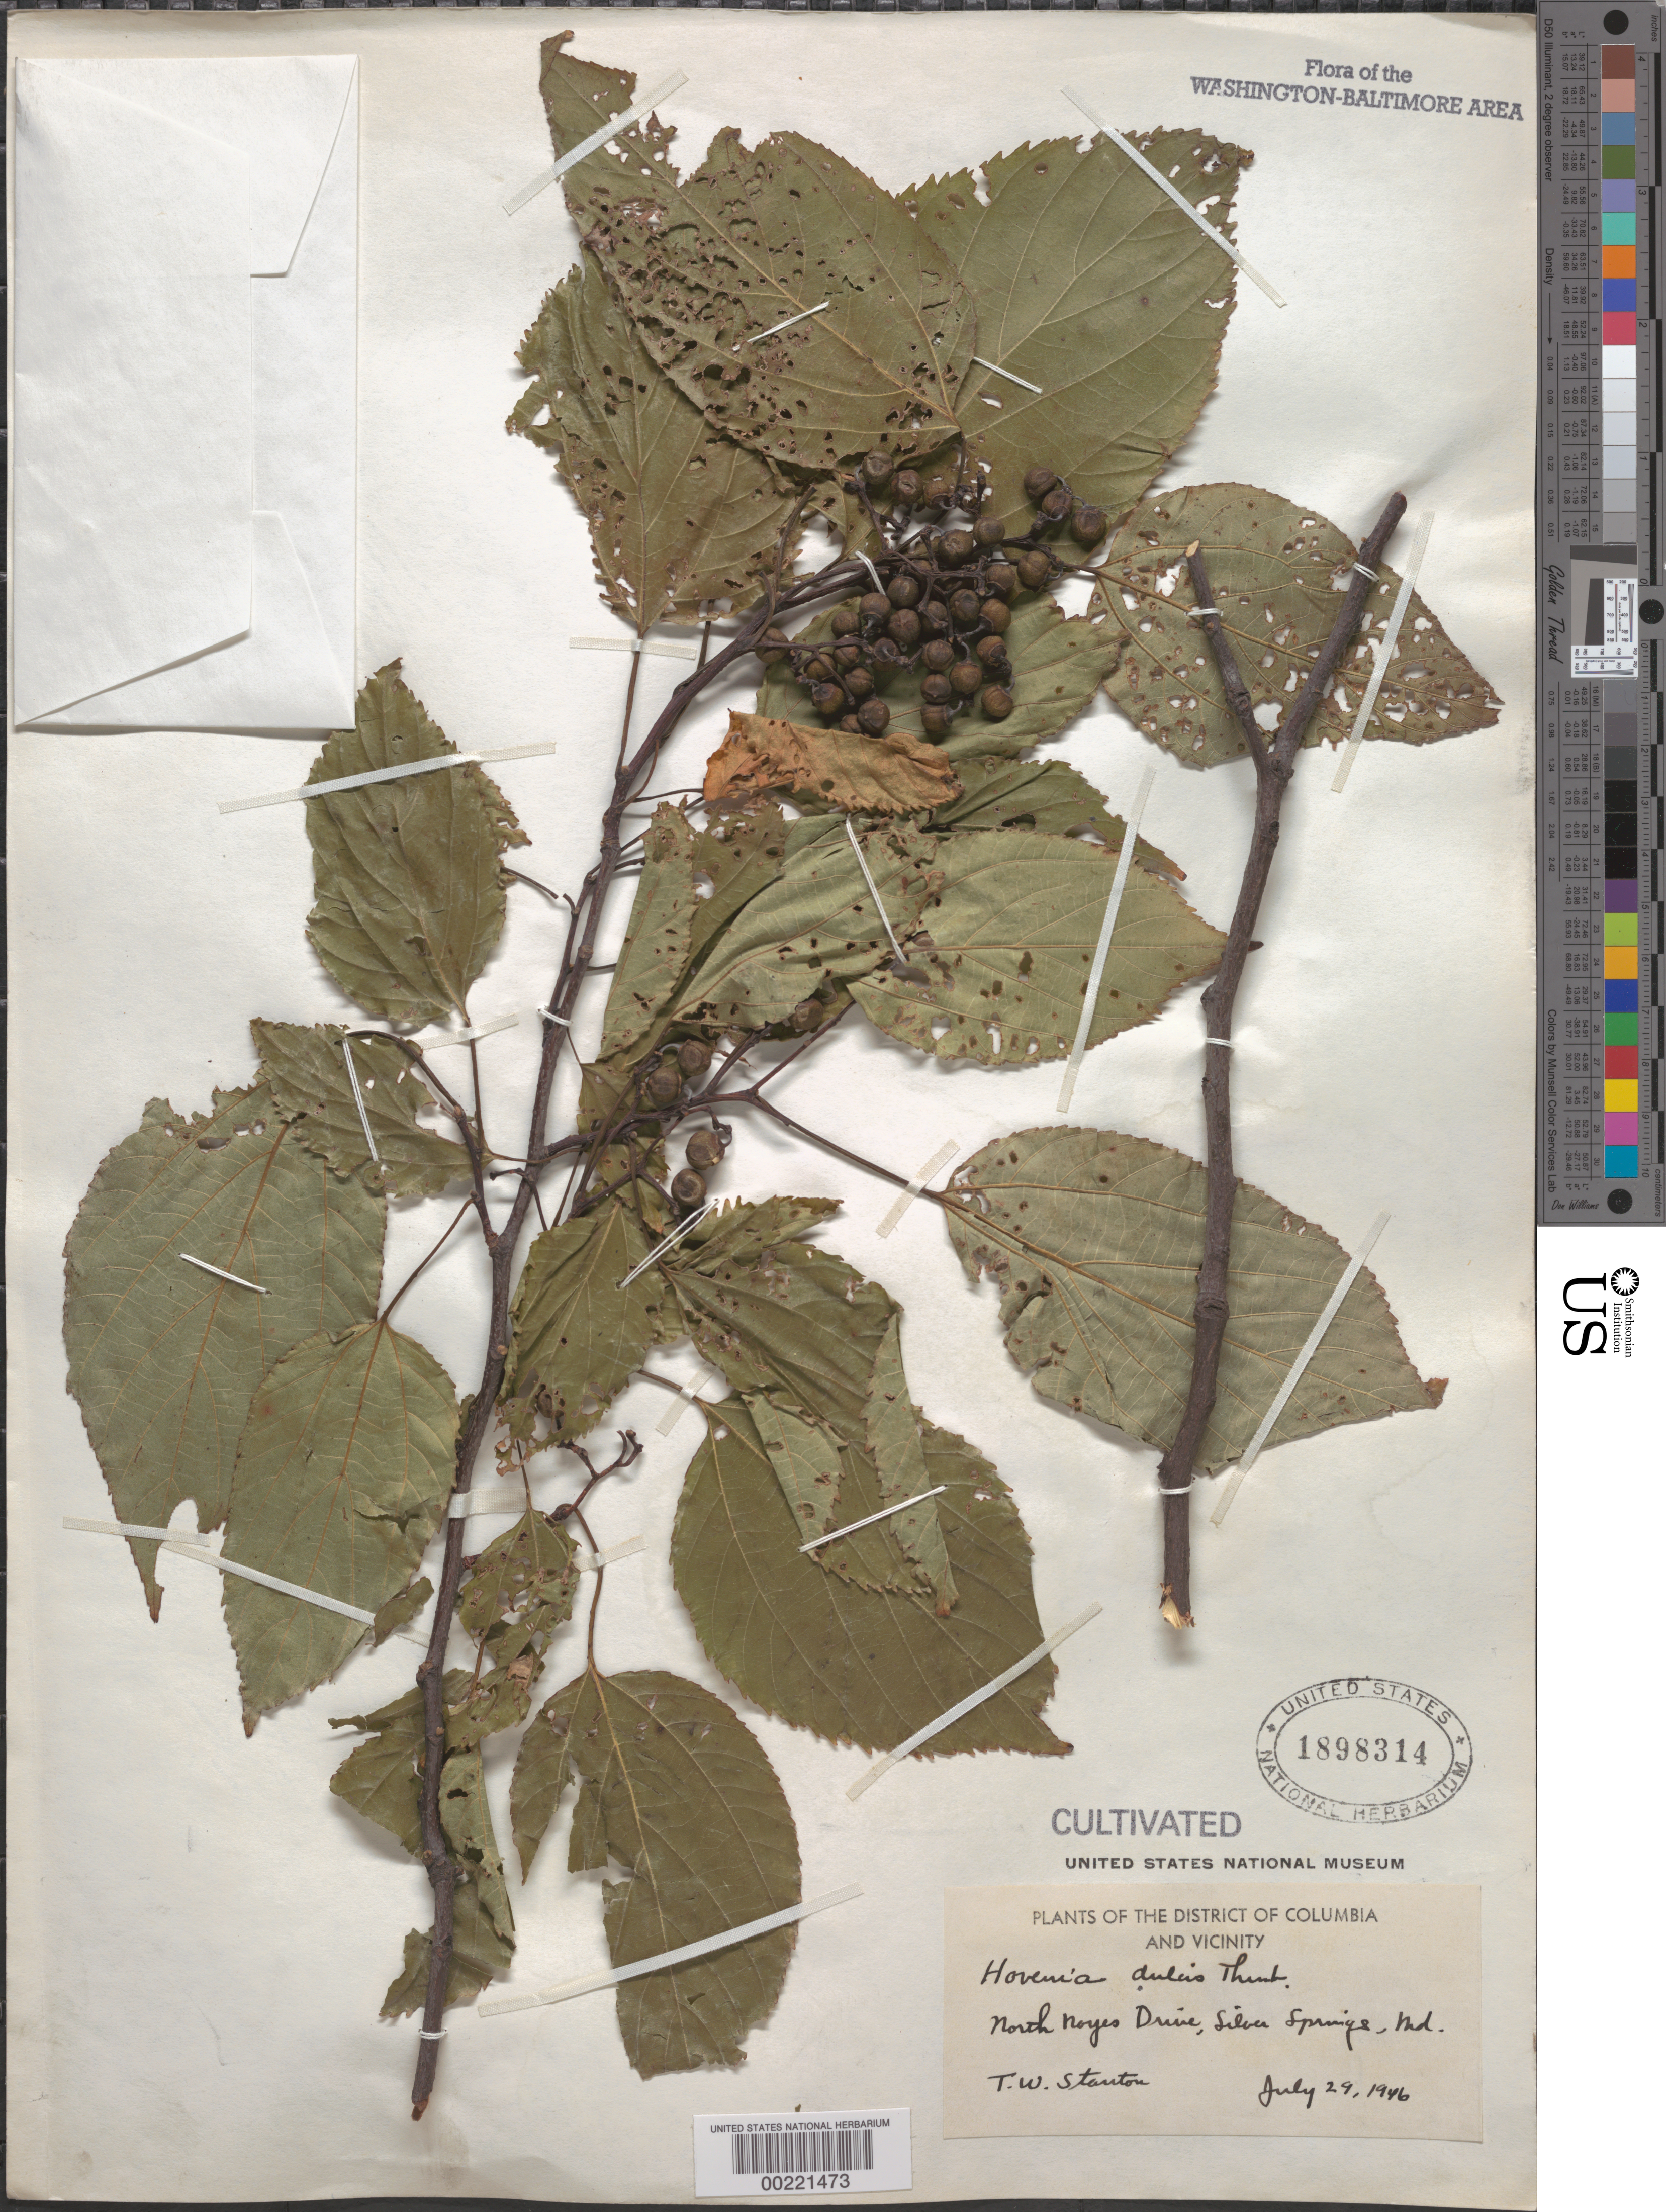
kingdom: Plantae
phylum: Tracheophyta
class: Magnoliopsida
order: Rosales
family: Rhamnaceae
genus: Hovenia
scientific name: Hovenia dulcis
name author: Thunb.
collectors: T. Stanton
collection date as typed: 29 Jul 1946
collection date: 1946-07-29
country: United States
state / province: Maryland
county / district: Montgomery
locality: Silver Spring, N Noyes Drive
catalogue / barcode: US 1898314